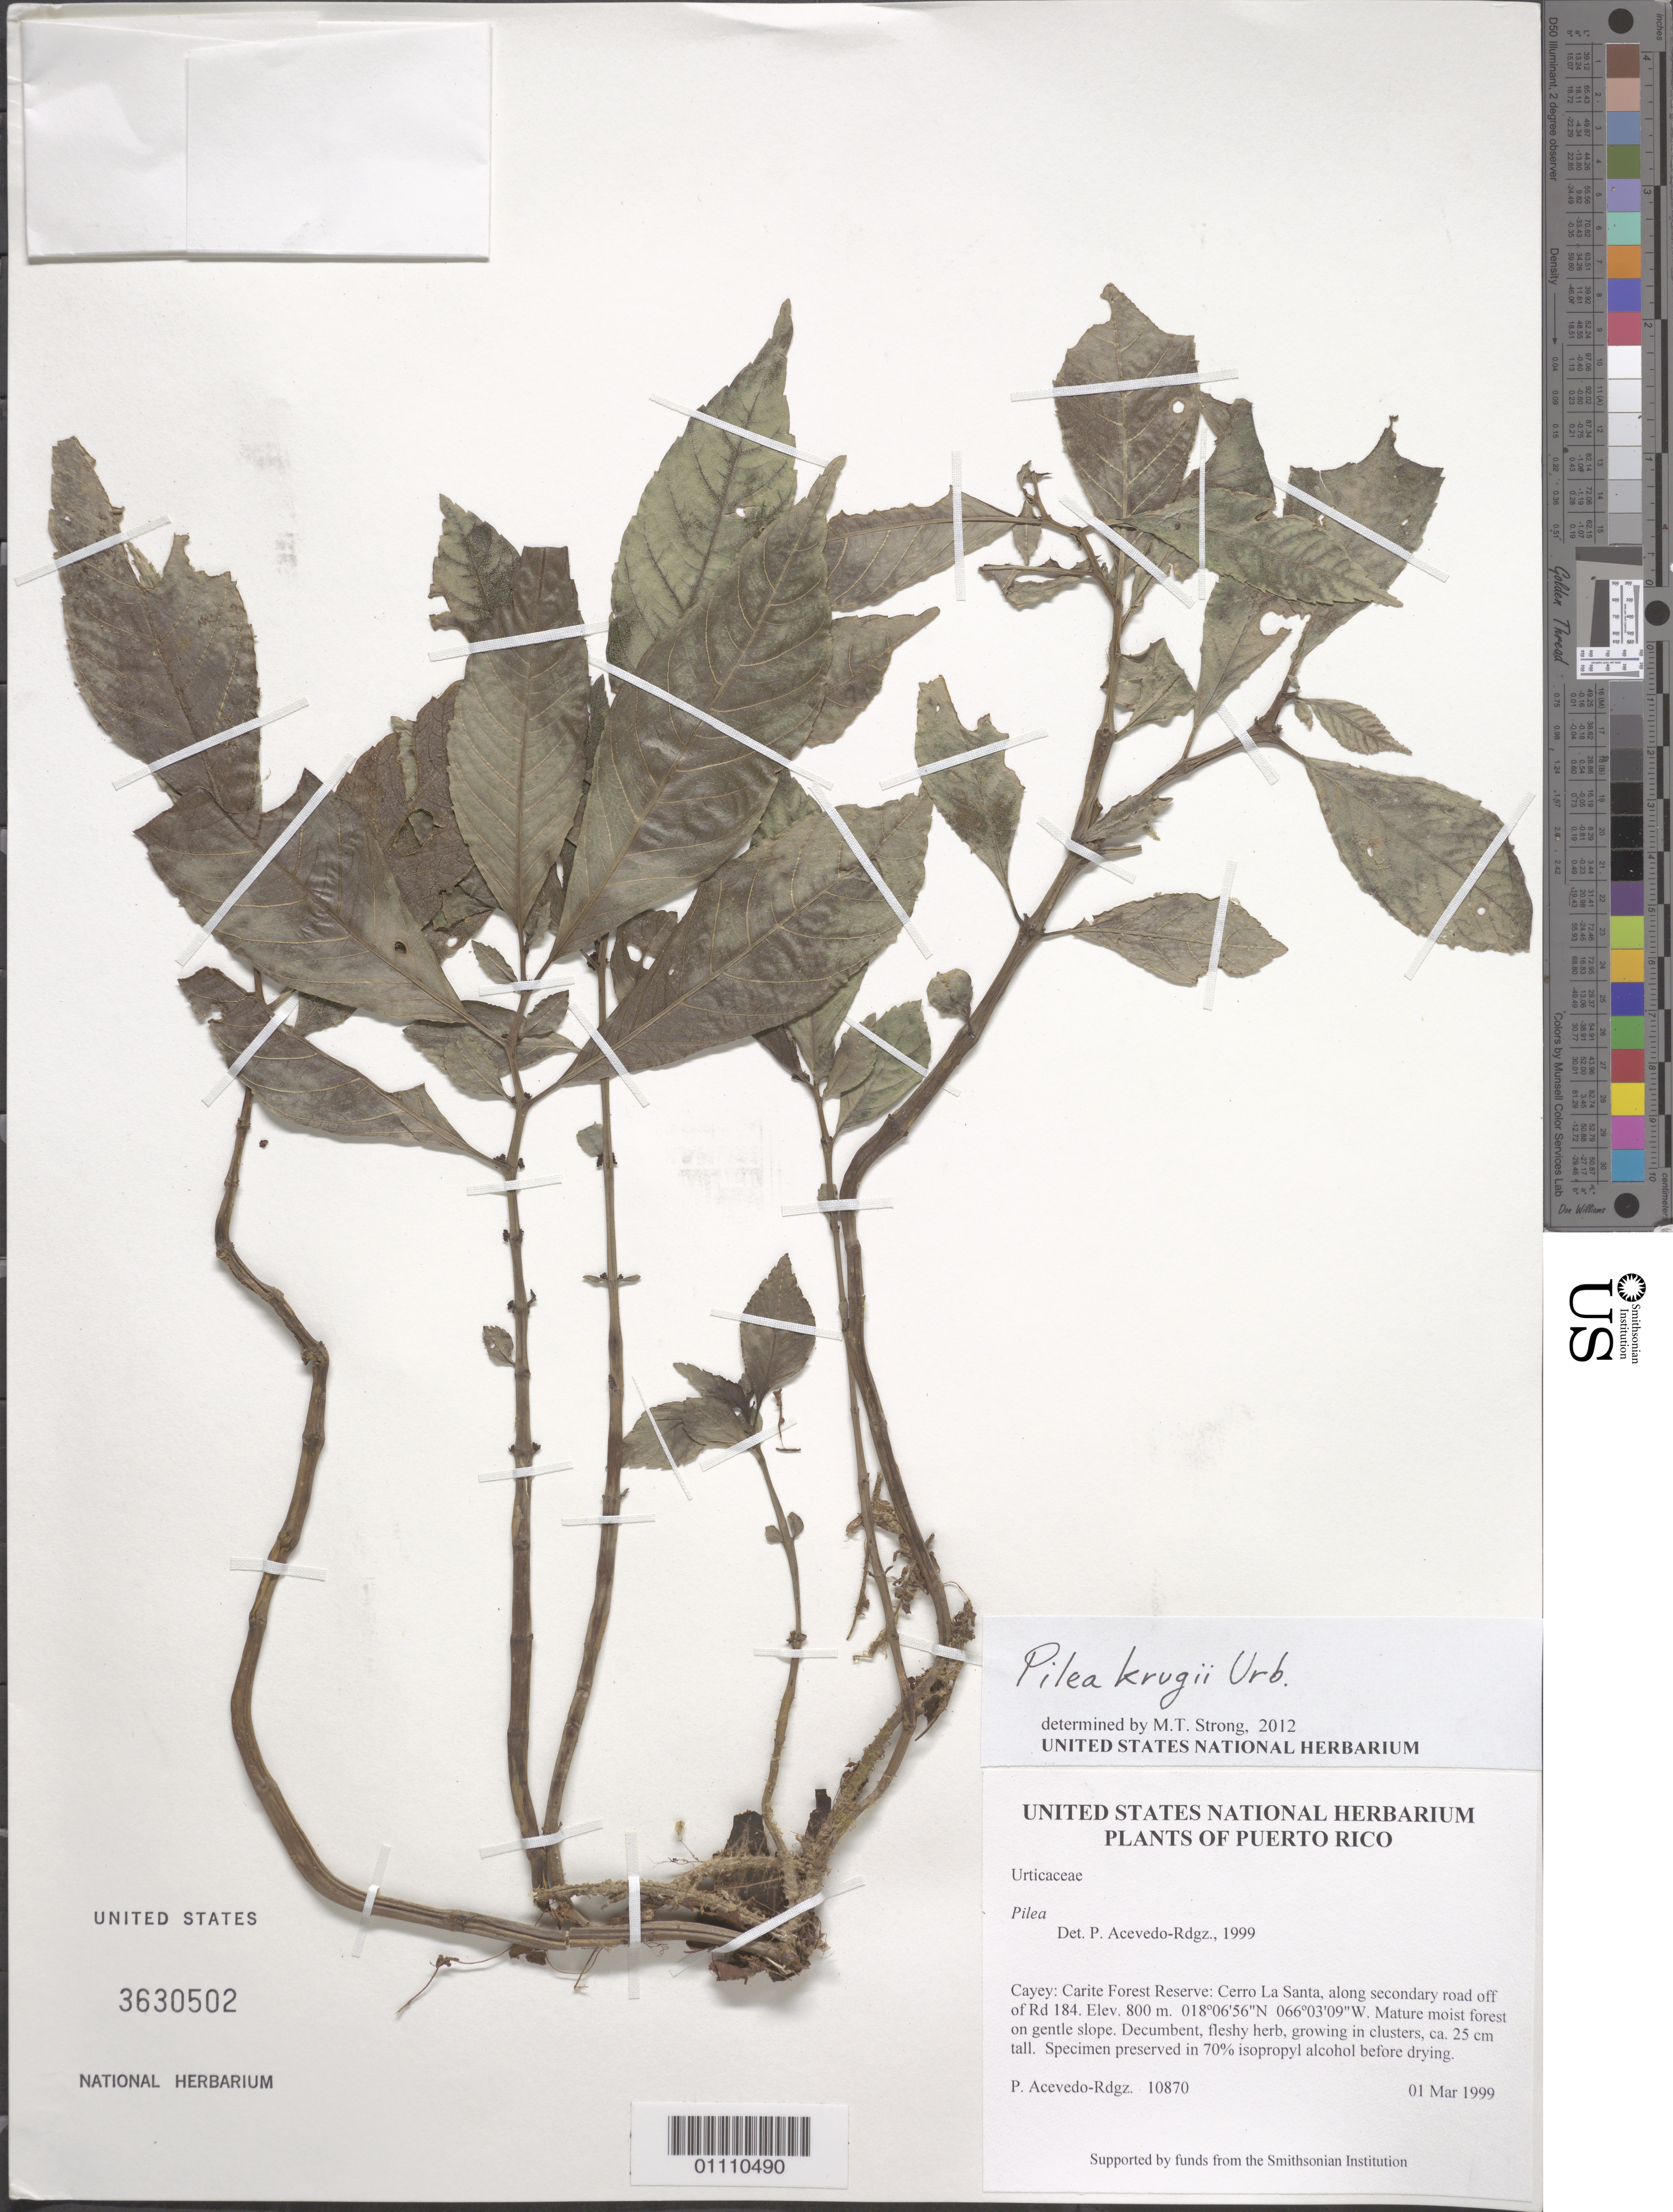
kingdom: Plantae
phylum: Tracheophyta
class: Magnoliopsida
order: Rosales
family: Urticaceae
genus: Pilea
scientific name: Pilea krugii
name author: Urb.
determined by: Strong, M. T., (US), Smithsonian Institution - National Museum of Natural History (UNITED STATES)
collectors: P. Acevedo-Rodr.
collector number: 10870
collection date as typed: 01 Mar 1999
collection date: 1999-03-01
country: Puerto Rico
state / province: San Lorenzo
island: Puerto Rico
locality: Cayey: Carite Forest Reserve: Cerro La Santa, along secondary road off of Rd 184.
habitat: Mature moist forest on gentle slope.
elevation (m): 800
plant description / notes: US, MO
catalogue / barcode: US 3630502